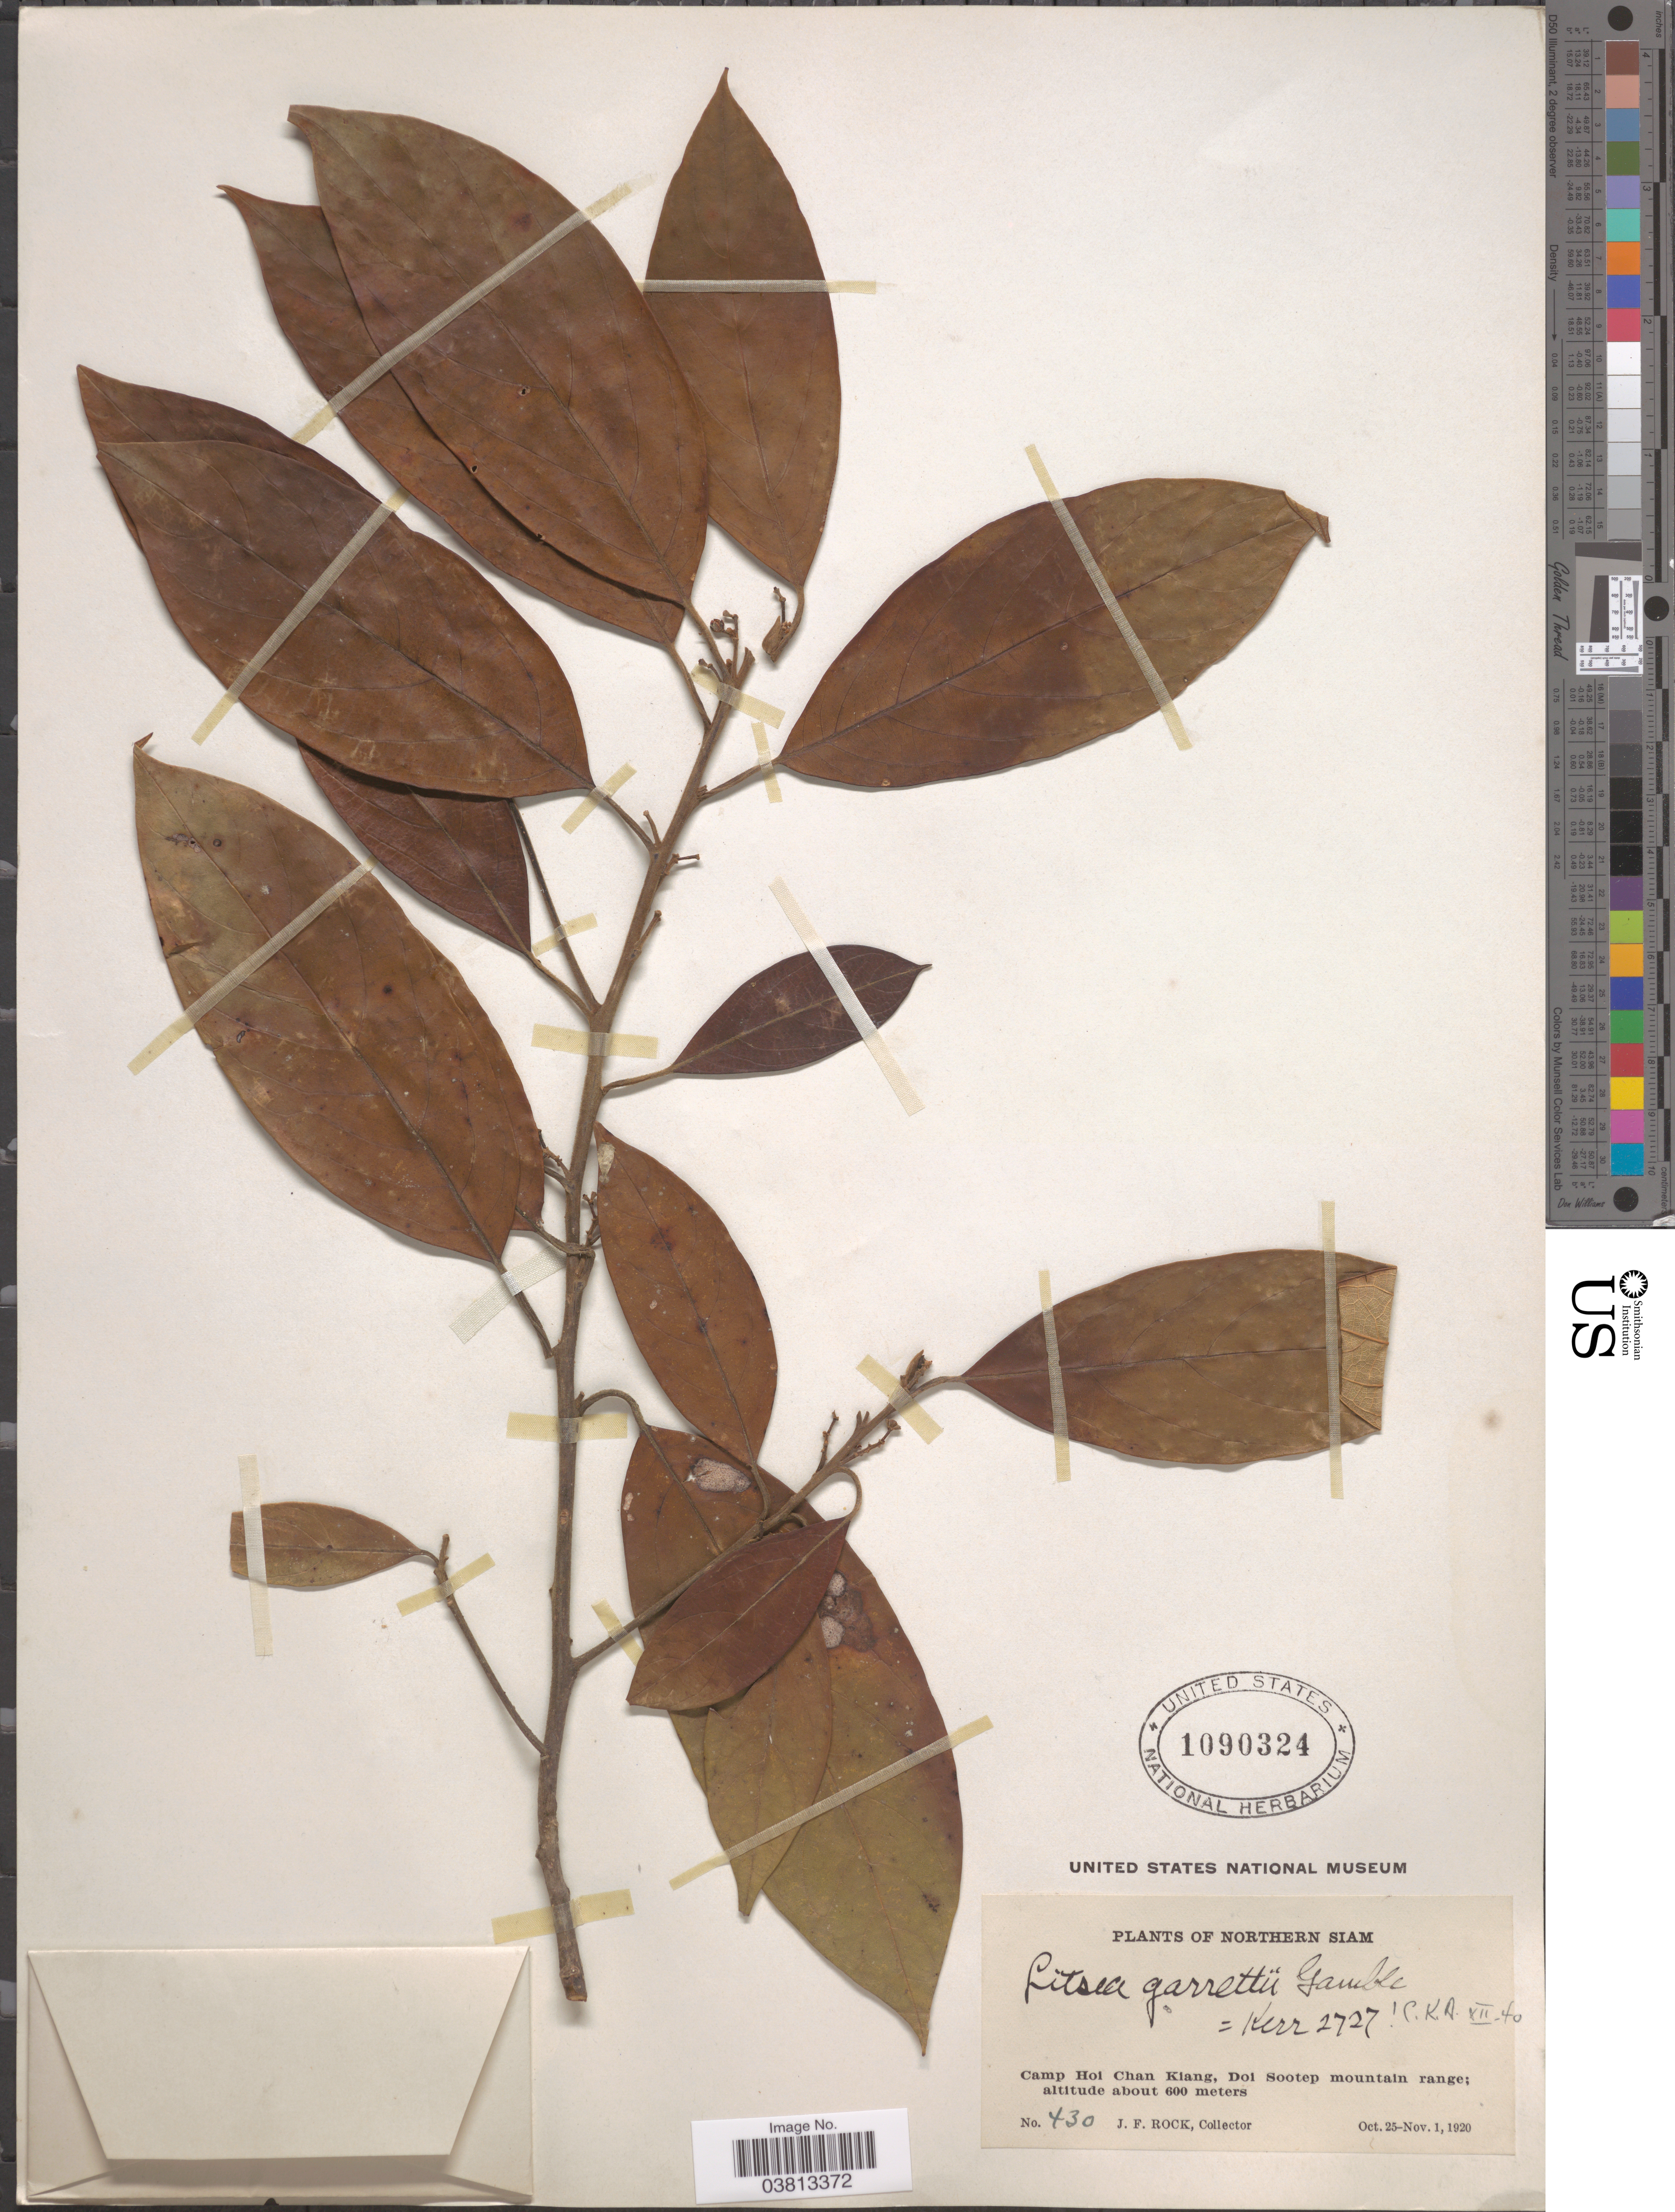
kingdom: Plantae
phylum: Tracheophyta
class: Magnoliopsida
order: Laurales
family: Lauraceae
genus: Litsea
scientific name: Litsea garrettii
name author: Gamble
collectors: J. Rock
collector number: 430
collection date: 1920-10-25/1920-11-01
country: Thailand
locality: Northern Siam. Camp Hoi Chan Kiang, Doi Sootep mountain range.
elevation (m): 600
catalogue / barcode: US 1090324